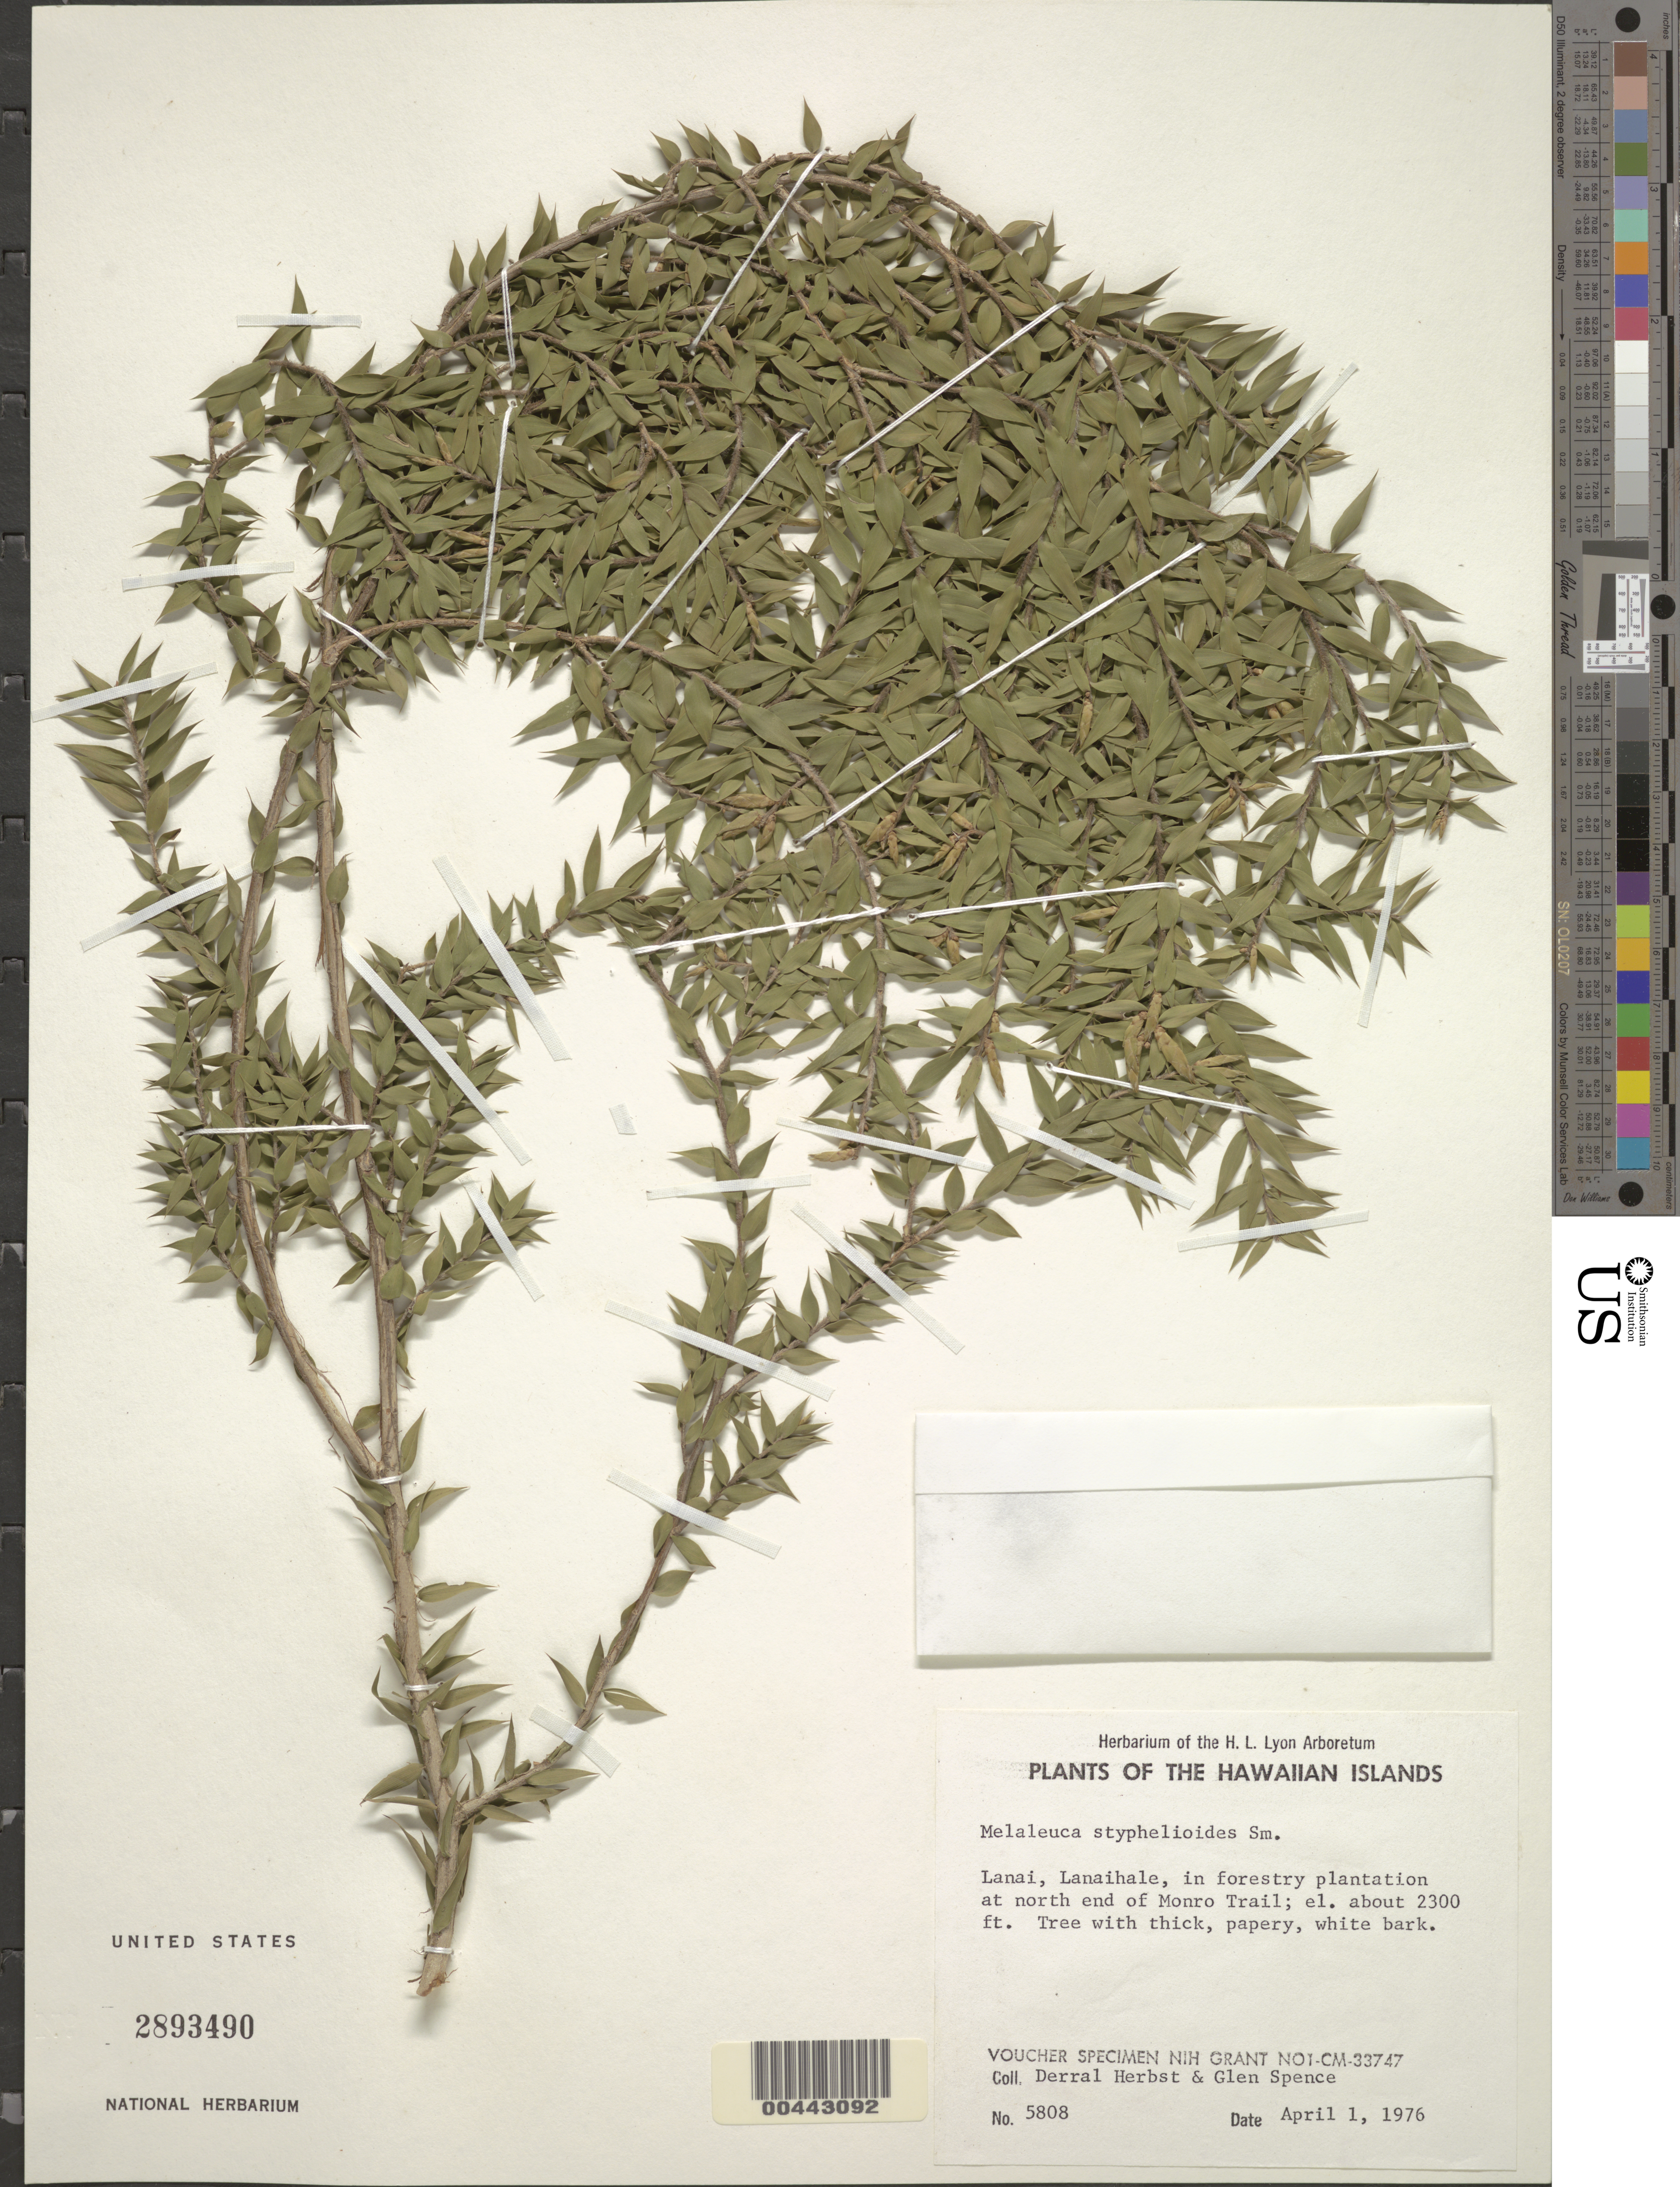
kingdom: Plantae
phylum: Tracheophyta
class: Magnoliopsida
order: Myrtales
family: Myrtaceae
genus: Melaleuca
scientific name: Melaleuca styphelioides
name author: Sm.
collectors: D. R. Herbst & G. Spence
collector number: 5808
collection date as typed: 1 Apr 1976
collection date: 1976-04-01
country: United States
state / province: Hawaii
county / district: Maui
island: Lana'i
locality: Lanaihale, in forestry plantation at north end of Monro Trail.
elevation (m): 701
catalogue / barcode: US 2893490